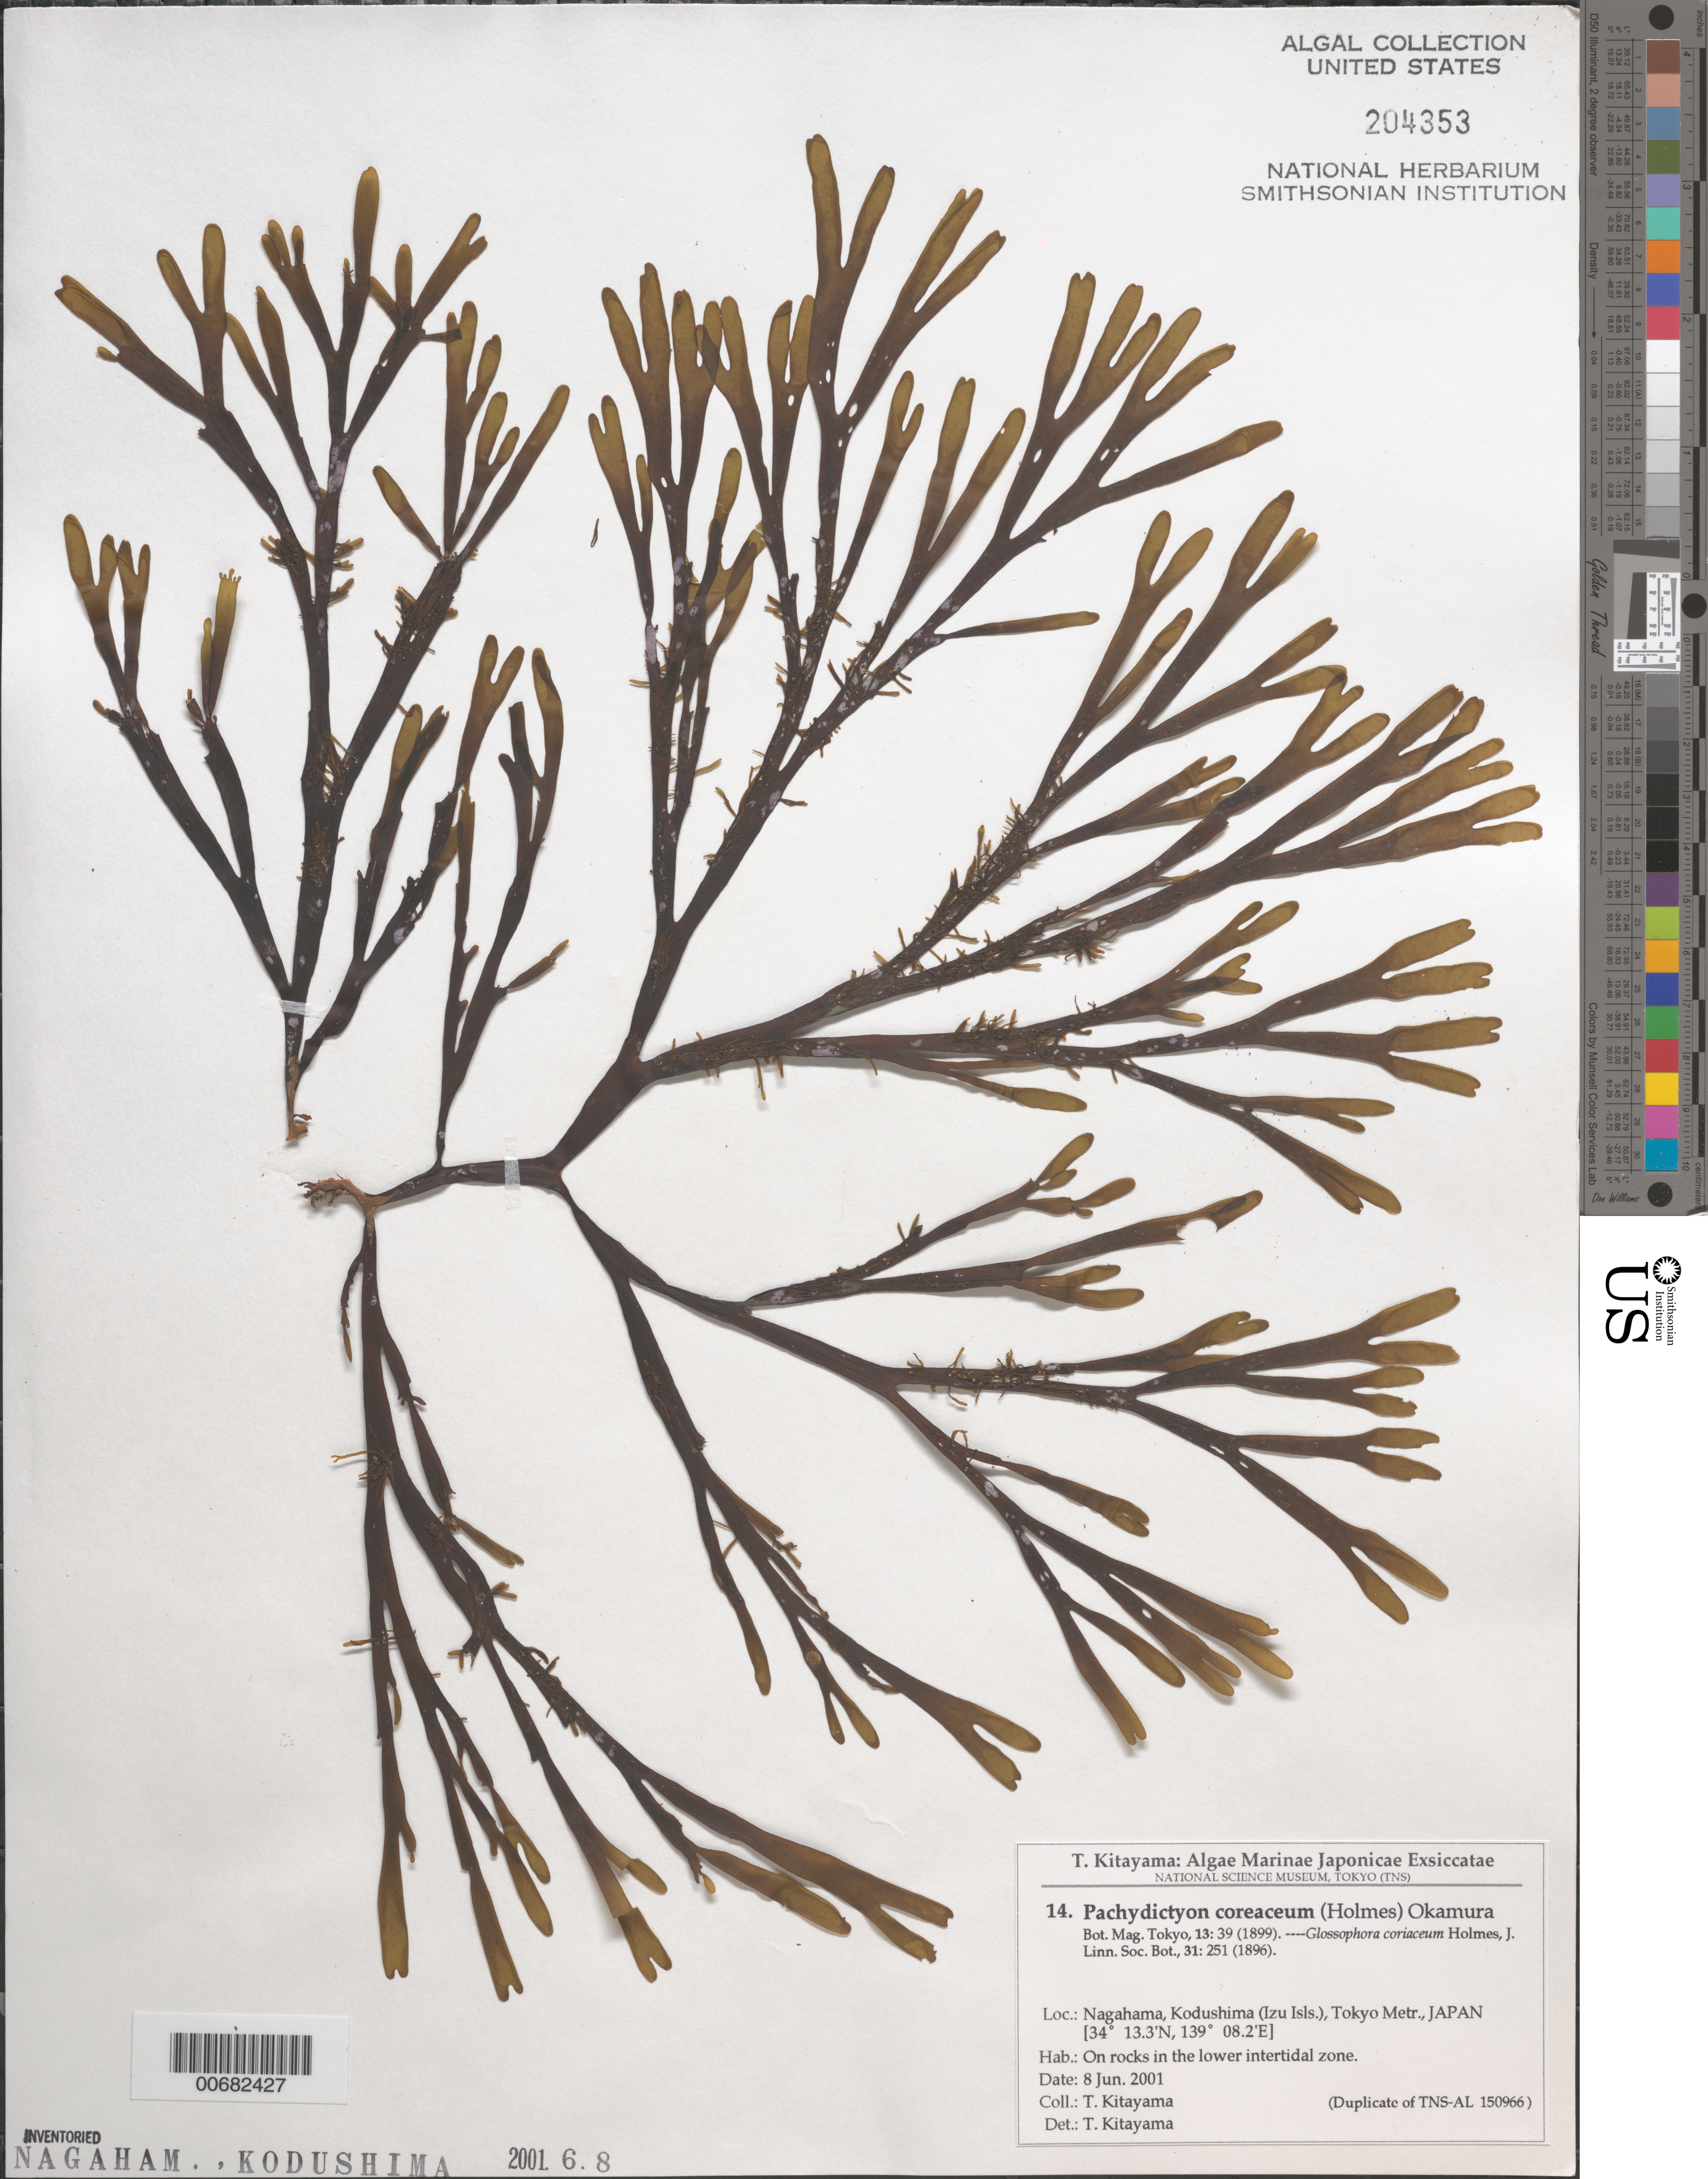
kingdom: Chromista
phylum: Ochrophyta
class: Phaeophyceae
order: Dictyotales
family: Dictyotaceae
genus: Pachydictyon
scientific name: Pachydictyon coriaceum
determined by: Kitayama, T.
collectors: T. Kitayama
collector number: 14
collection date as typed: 08 Jun 2001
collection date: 2001-06-08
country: Japan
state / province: Tokyo, Federal City of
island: Kodushima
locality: Nagahama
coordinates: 34 13.3' N, 139 08.2' E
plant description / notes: Kitayama, T., Algae Marinae Japonicae Exsiccatae, Fasc. I (Nos. 1-25)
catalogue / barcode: US 204353